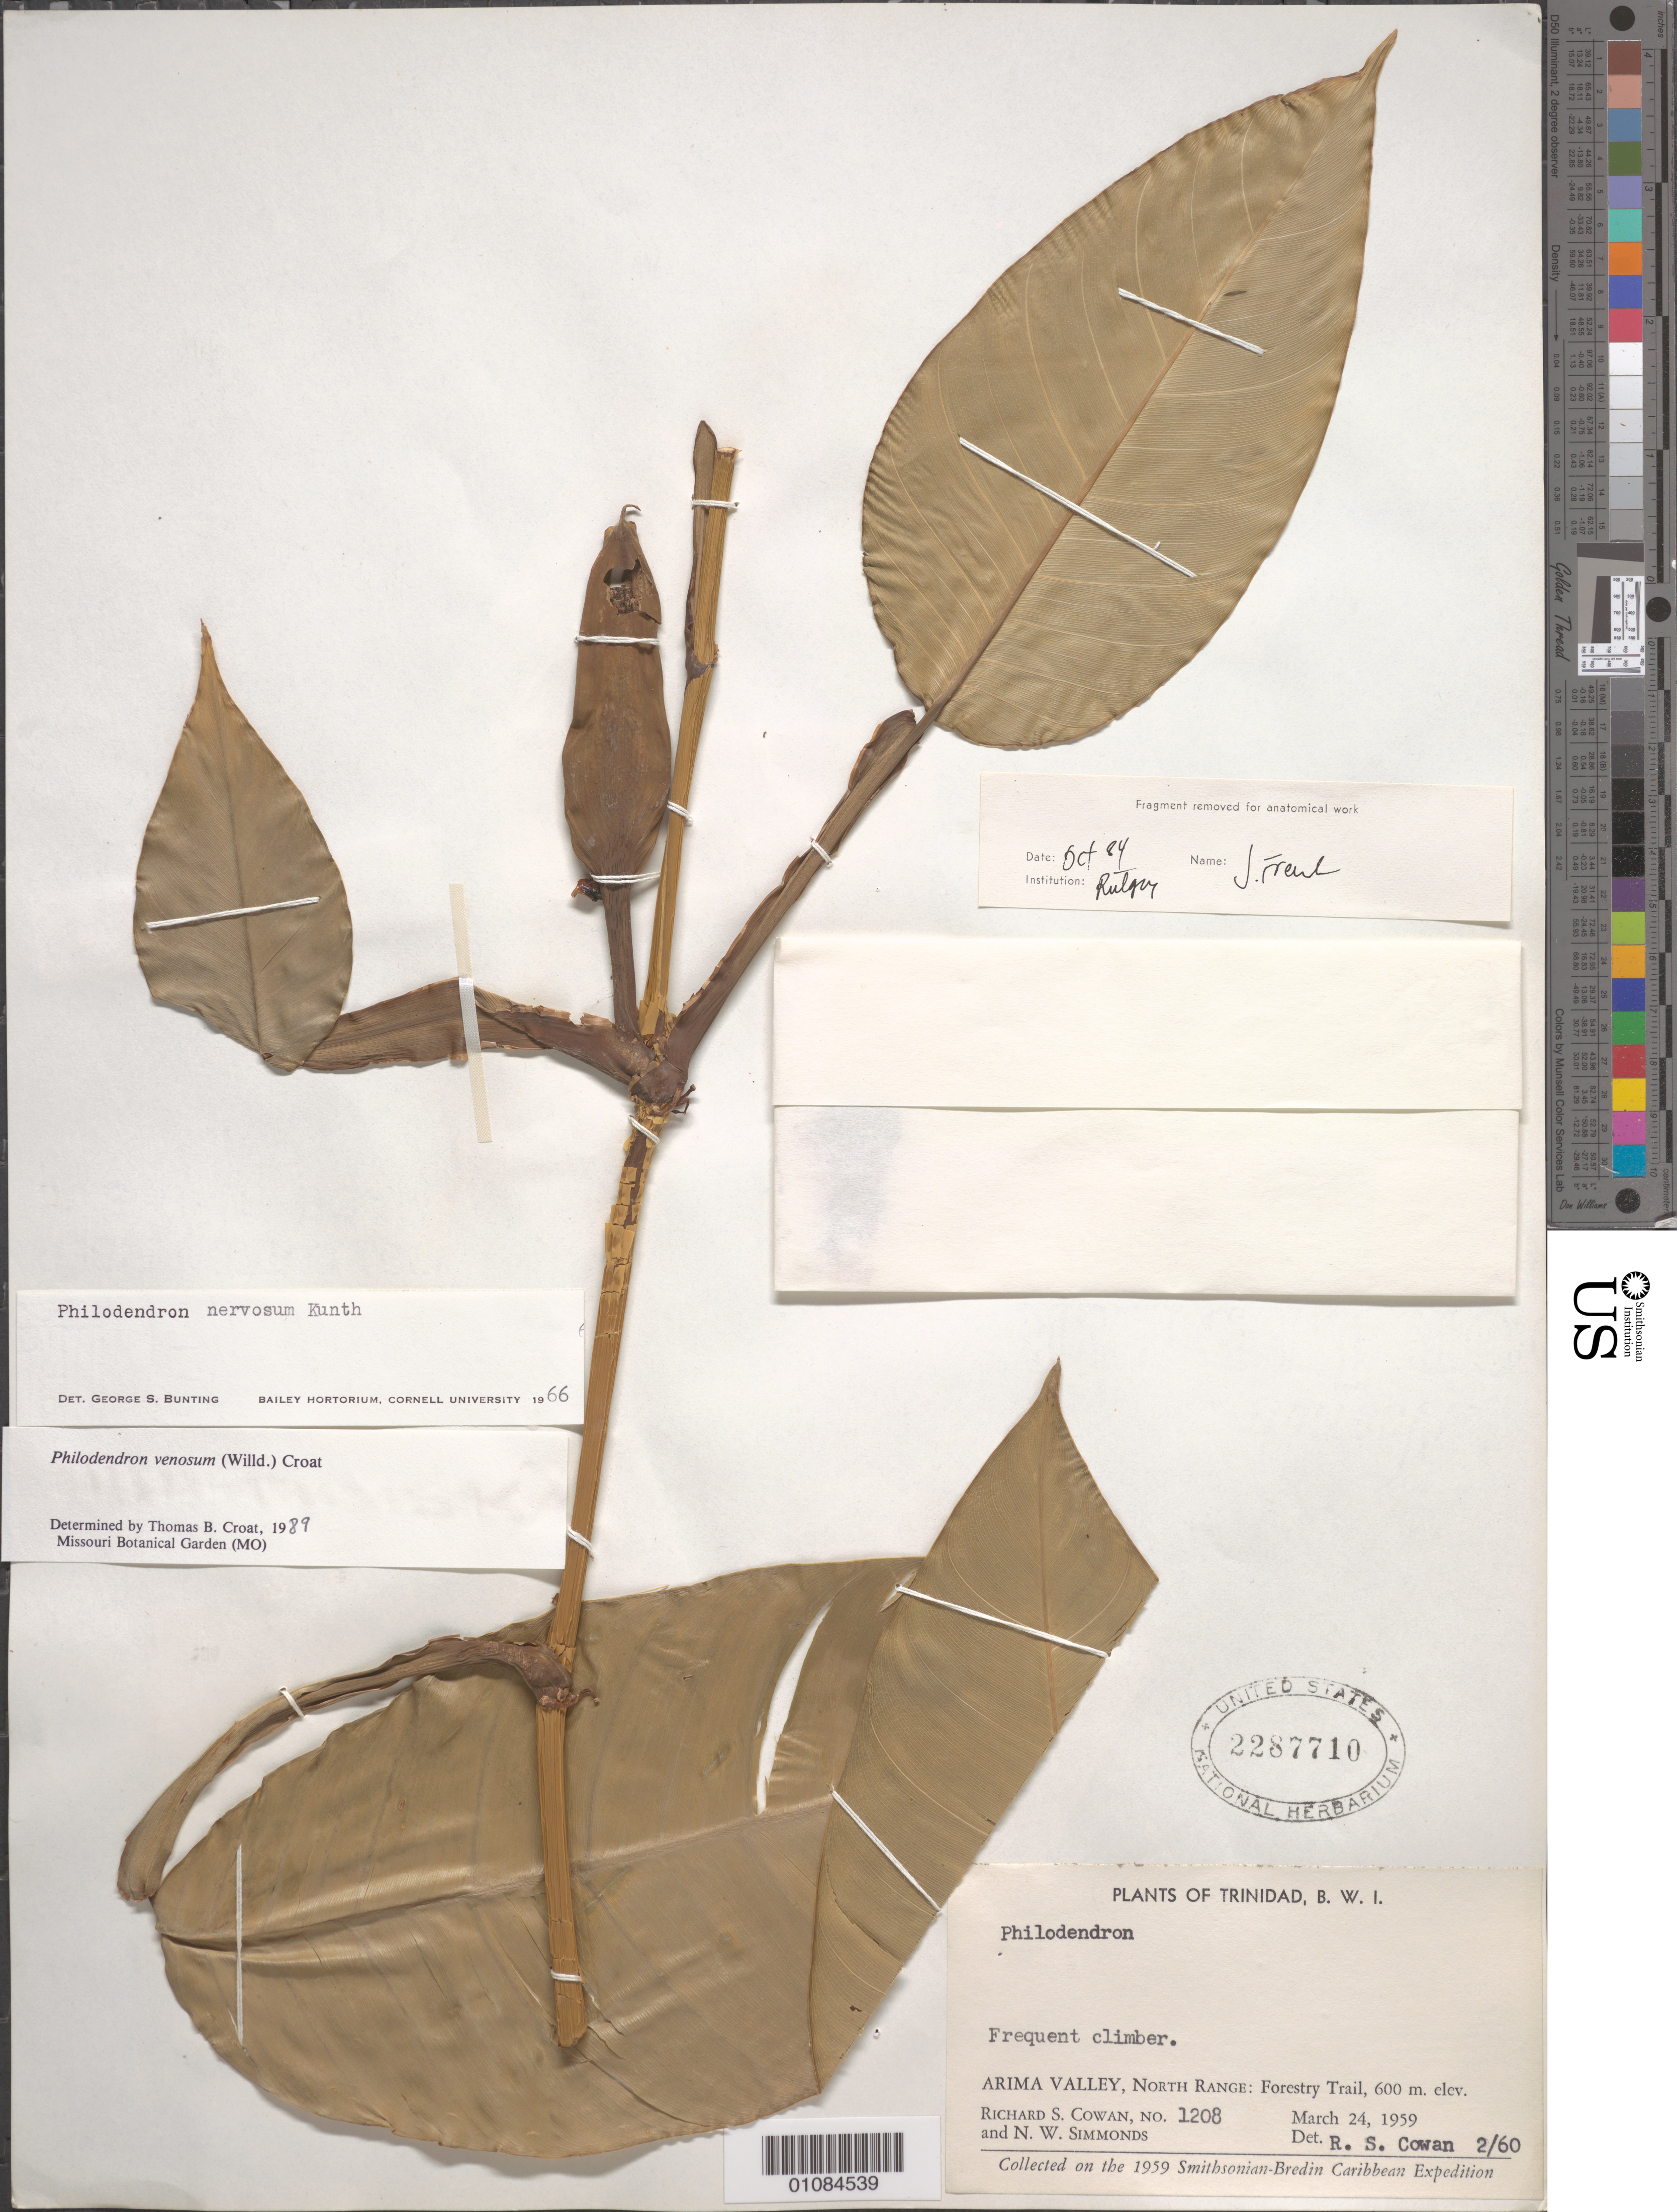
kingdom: Plantae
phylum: Tracheophyta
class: Liliopsida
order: Alismatales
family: Araceae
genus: Philodendron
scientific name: Philodendron venosum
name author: (Willd. ex Schult. & Schult. f.) Croat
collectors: R. S. Cowan & N. W. Simmonds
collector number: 1208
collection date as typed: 24 Mar 1959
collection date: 1959-03-24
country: Trinidad and Tobago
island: Trinidad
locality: Arima Valley, North Range: Forestry Trail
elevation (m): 600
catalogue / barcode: US 2287710